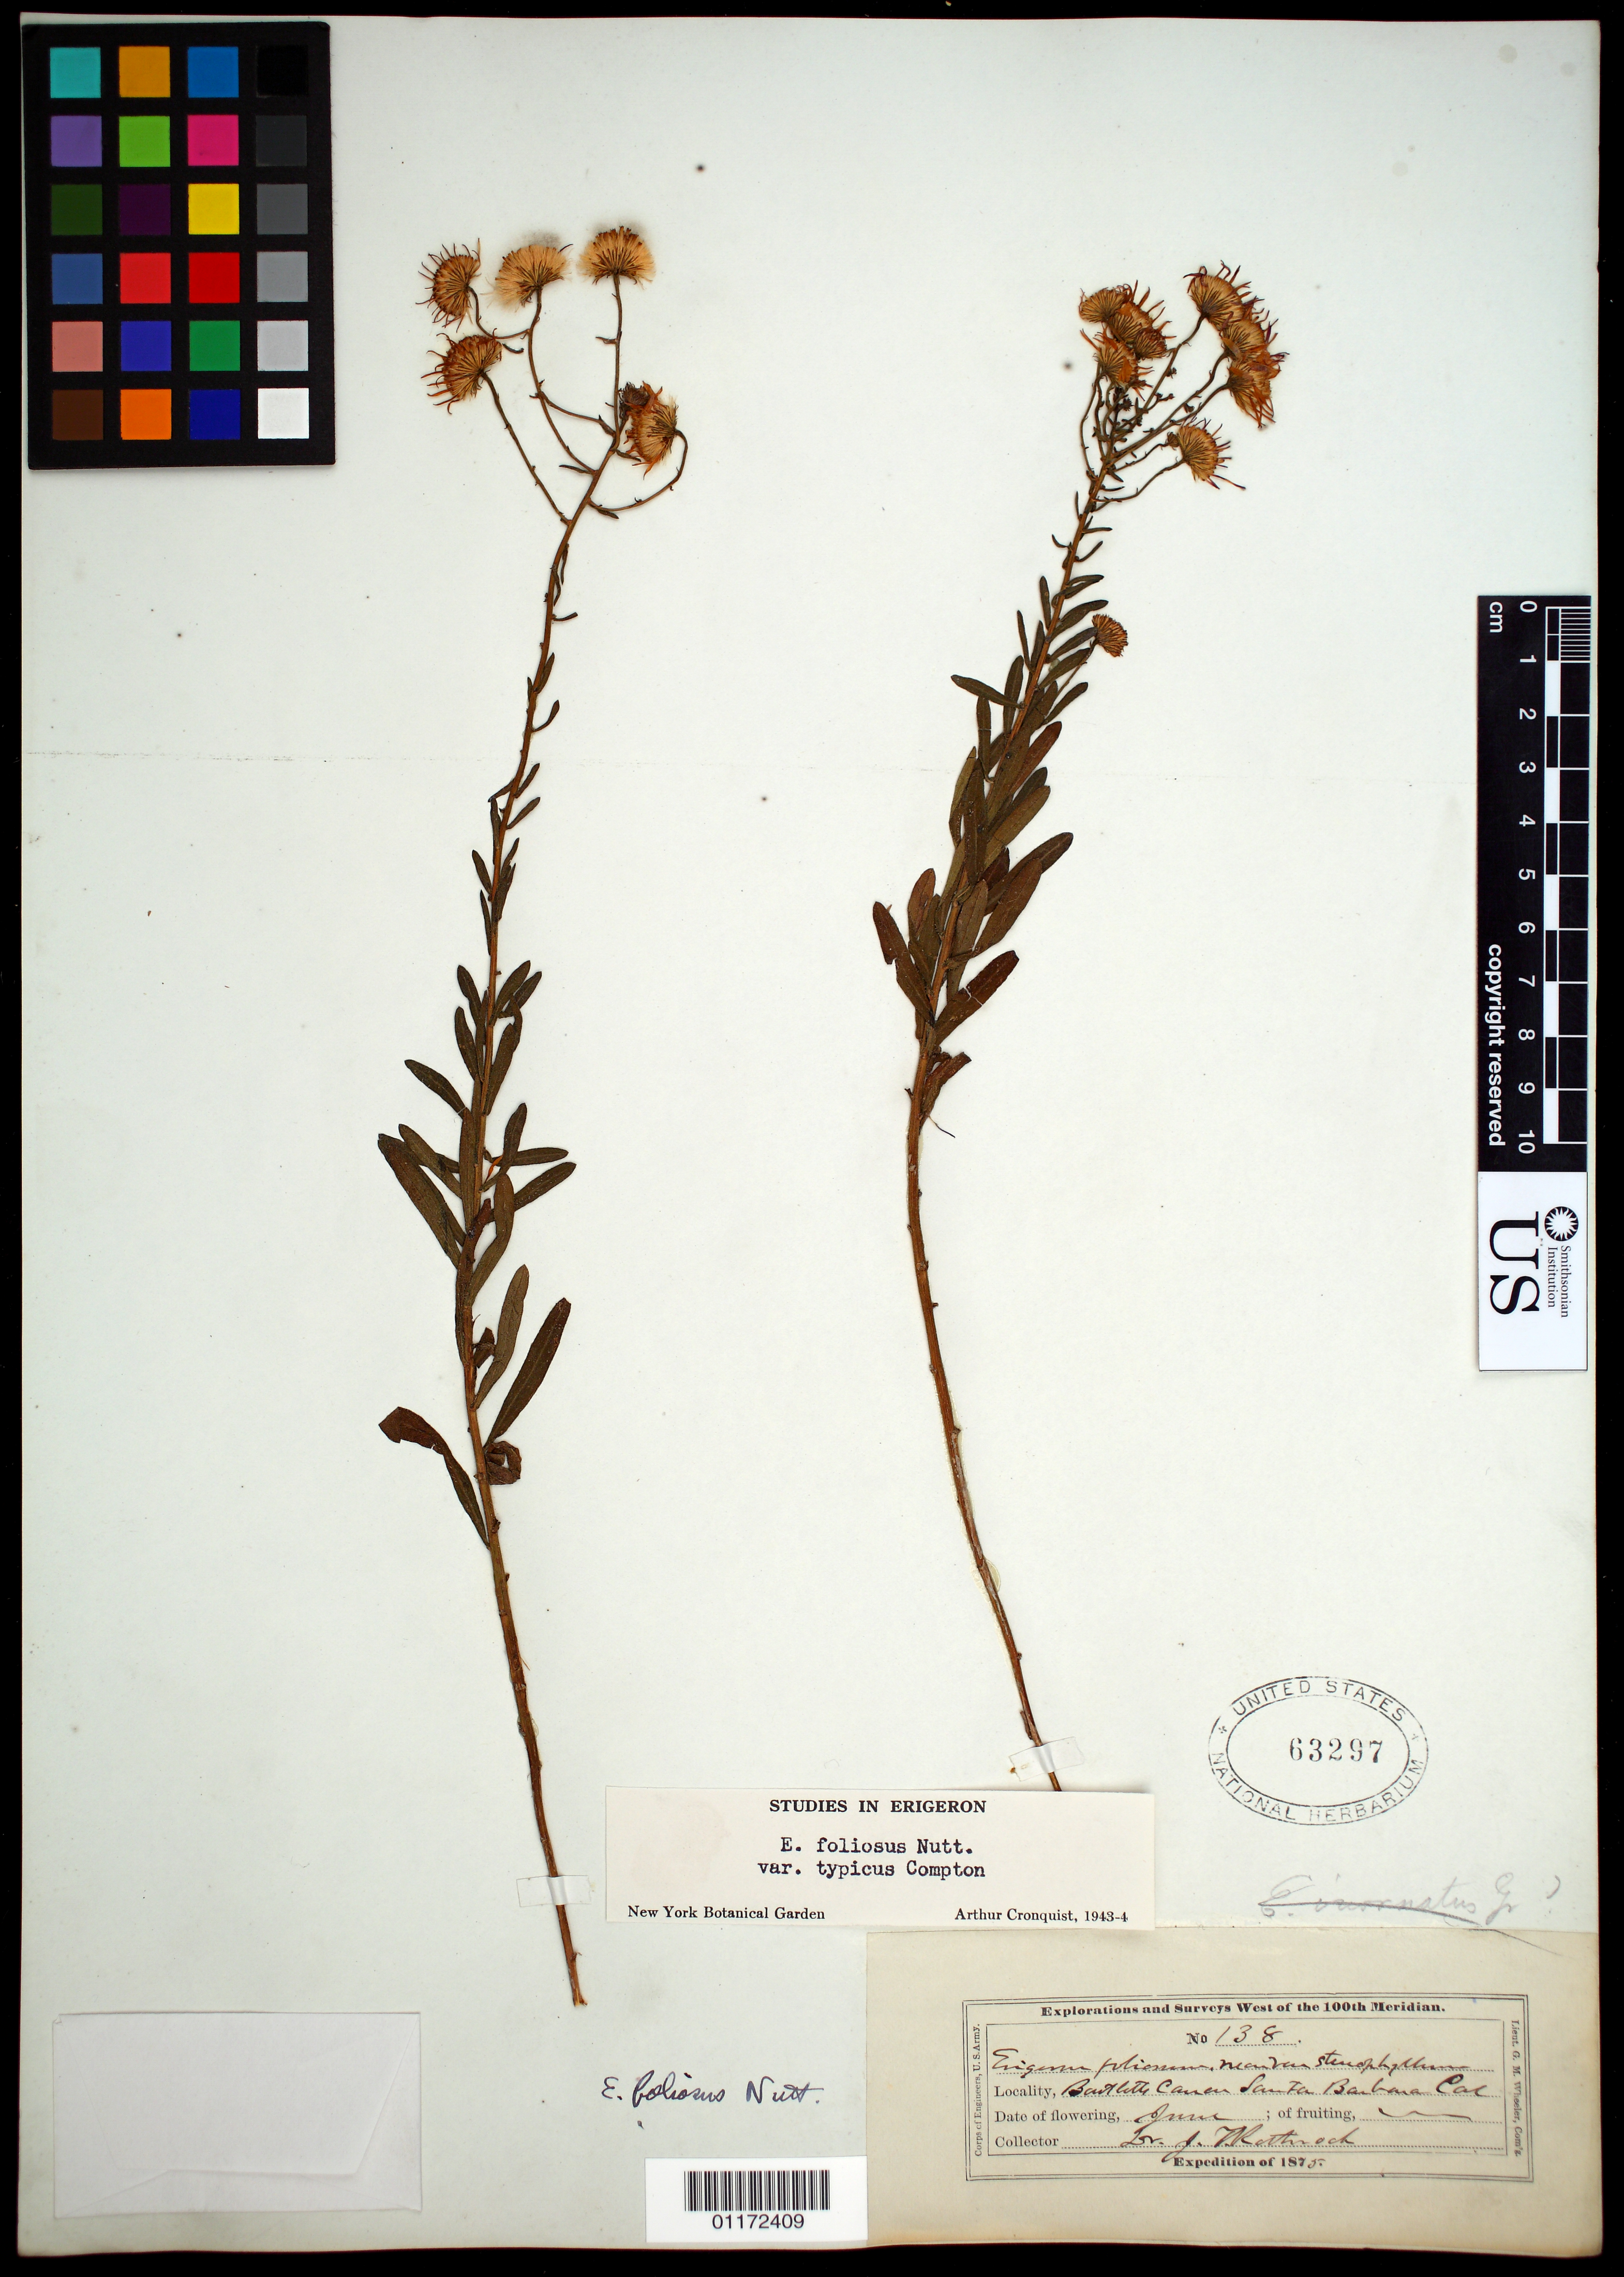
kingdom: Plantae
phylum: Tracheophyta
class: Magnoliopsida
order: Asterales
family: Asteraceae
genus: Erigeron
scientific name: Erigeron foliosus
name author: Nutt.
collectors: J. T. Rothrock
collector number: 138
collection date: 1875-06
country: United States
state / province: California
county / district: Santa Barbara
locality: Bartlett Canyon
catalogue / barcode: US 63297